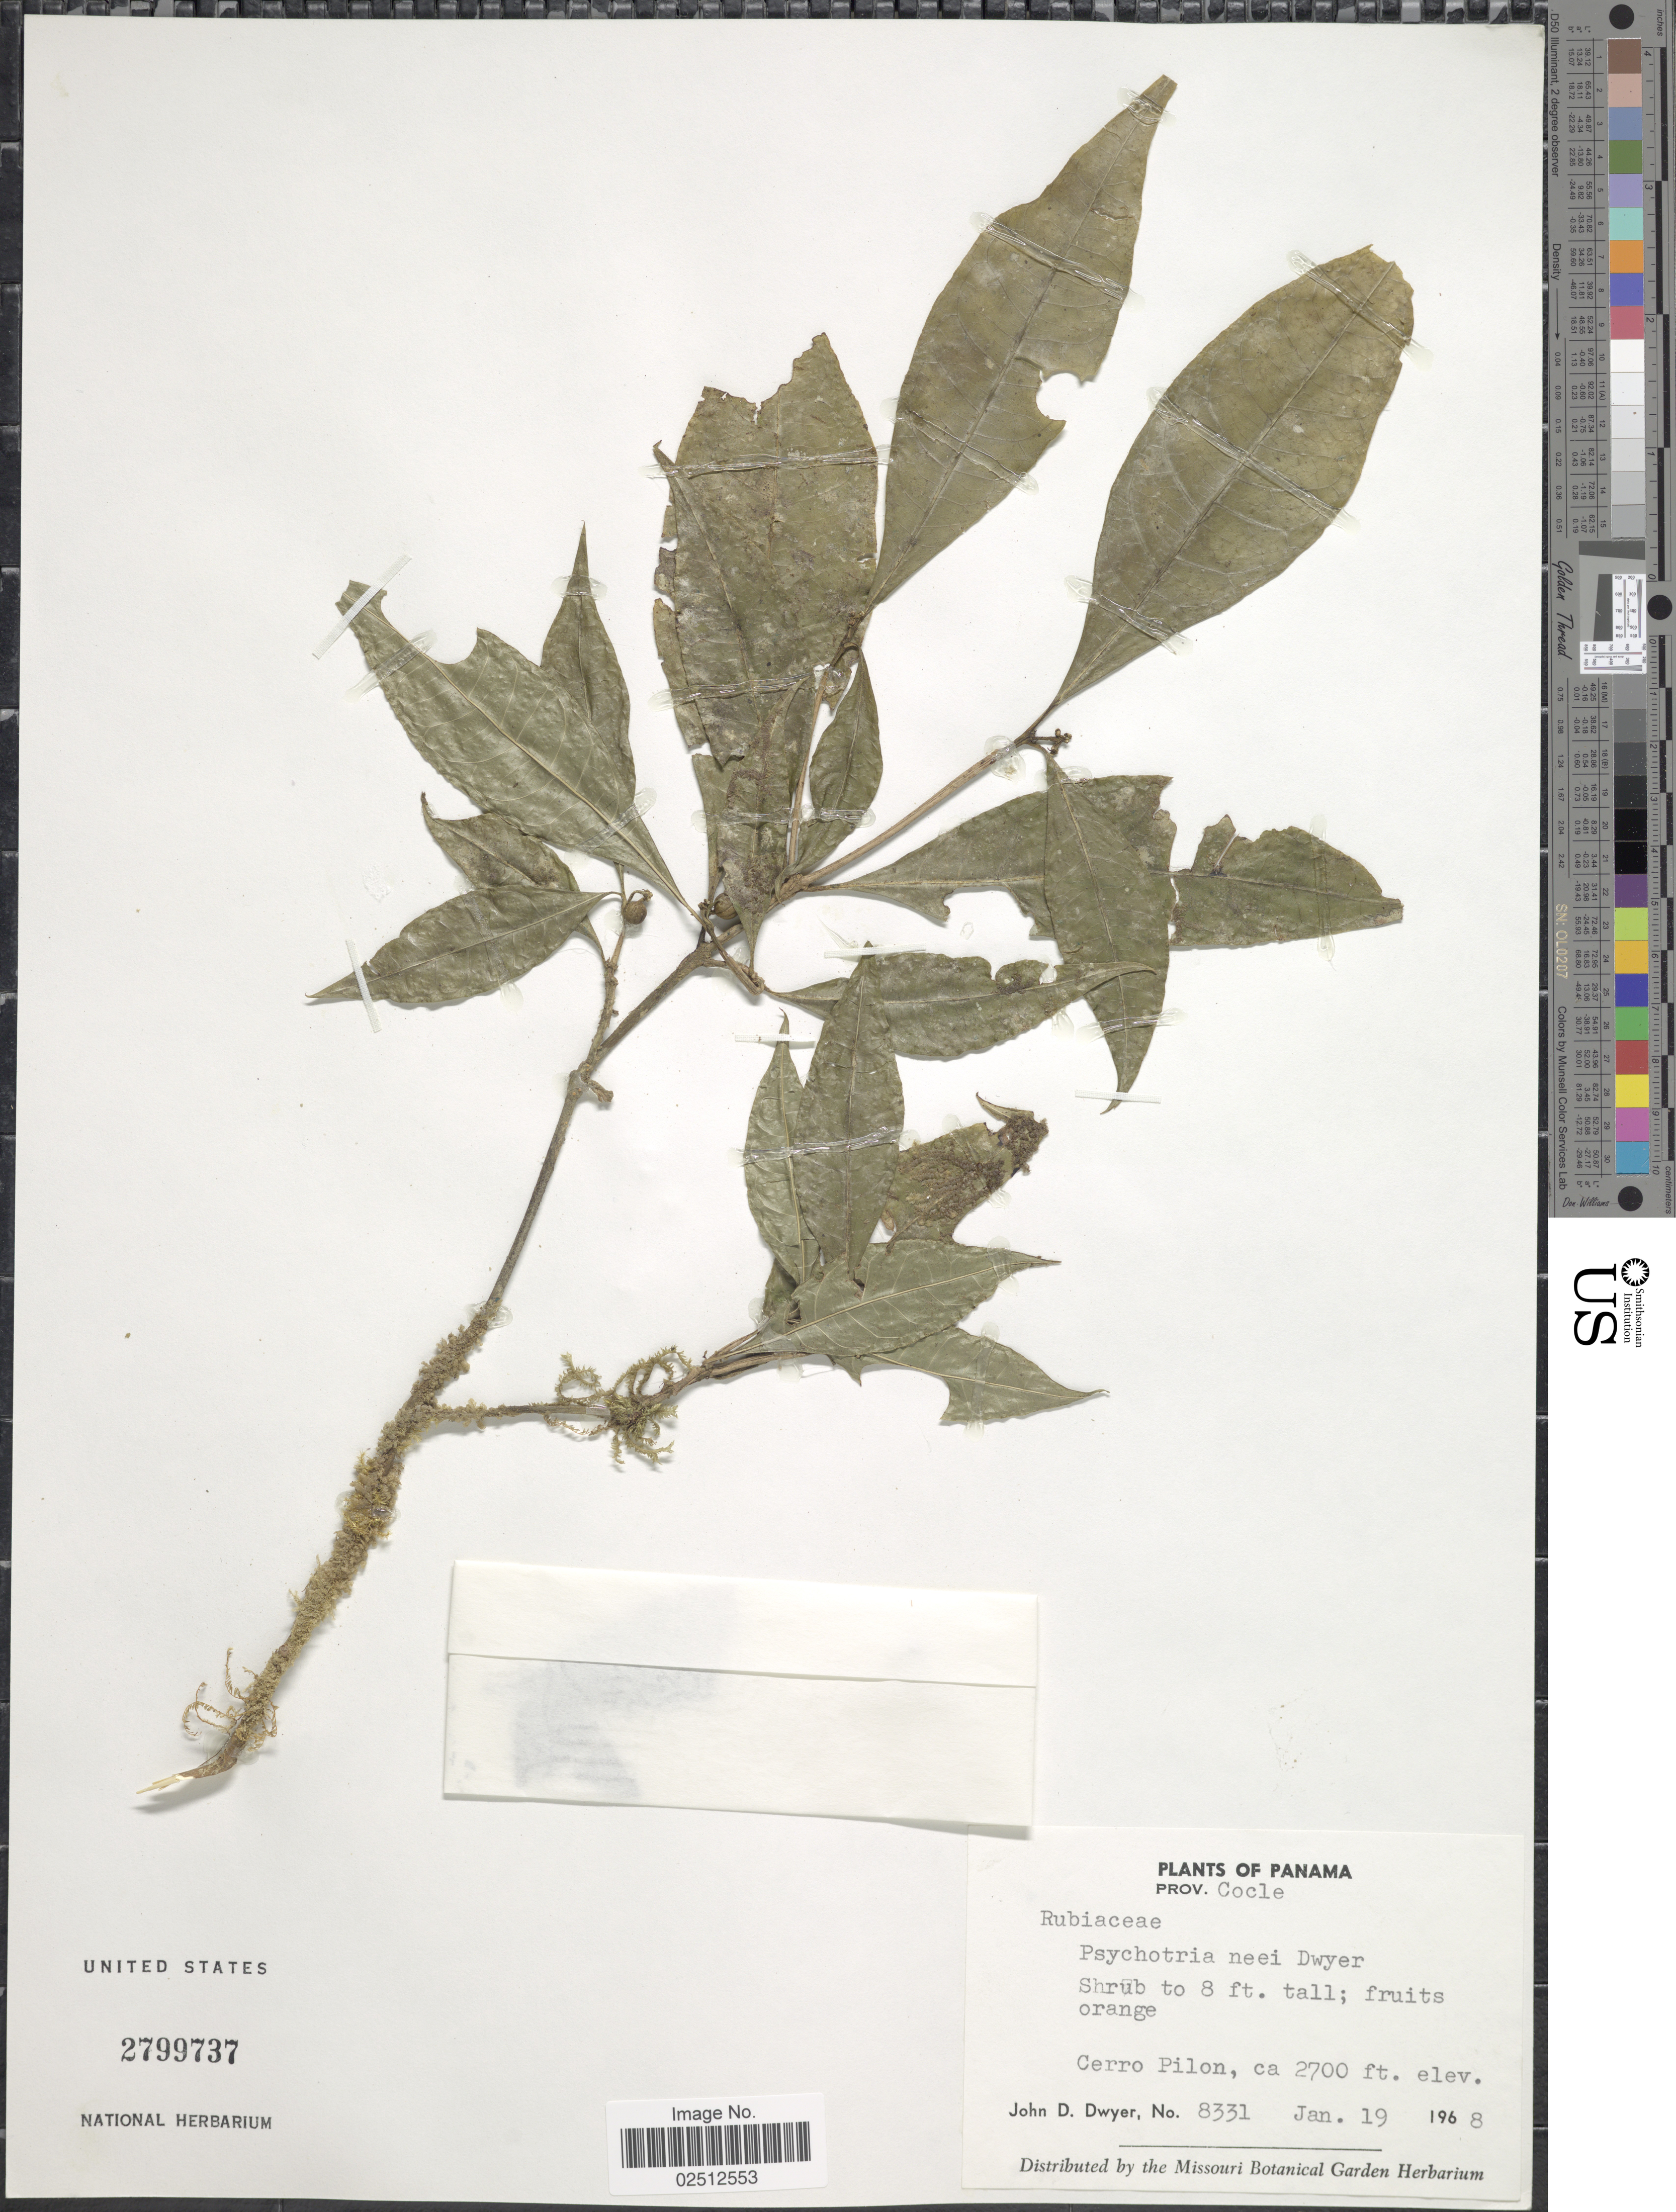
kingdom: Plantae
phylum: Tracheophyta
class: Magnoliopsida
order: Gentianales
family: Rubiaceae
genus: Psychotria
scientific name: Psychotria neei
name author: Dwyer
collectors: J. D. Dwyer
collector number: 8331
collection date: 1968-01-19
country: Panama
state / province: Coclé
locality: Prov. Cocle, Cerro Pilon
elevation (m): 823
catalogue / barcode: US 2799737